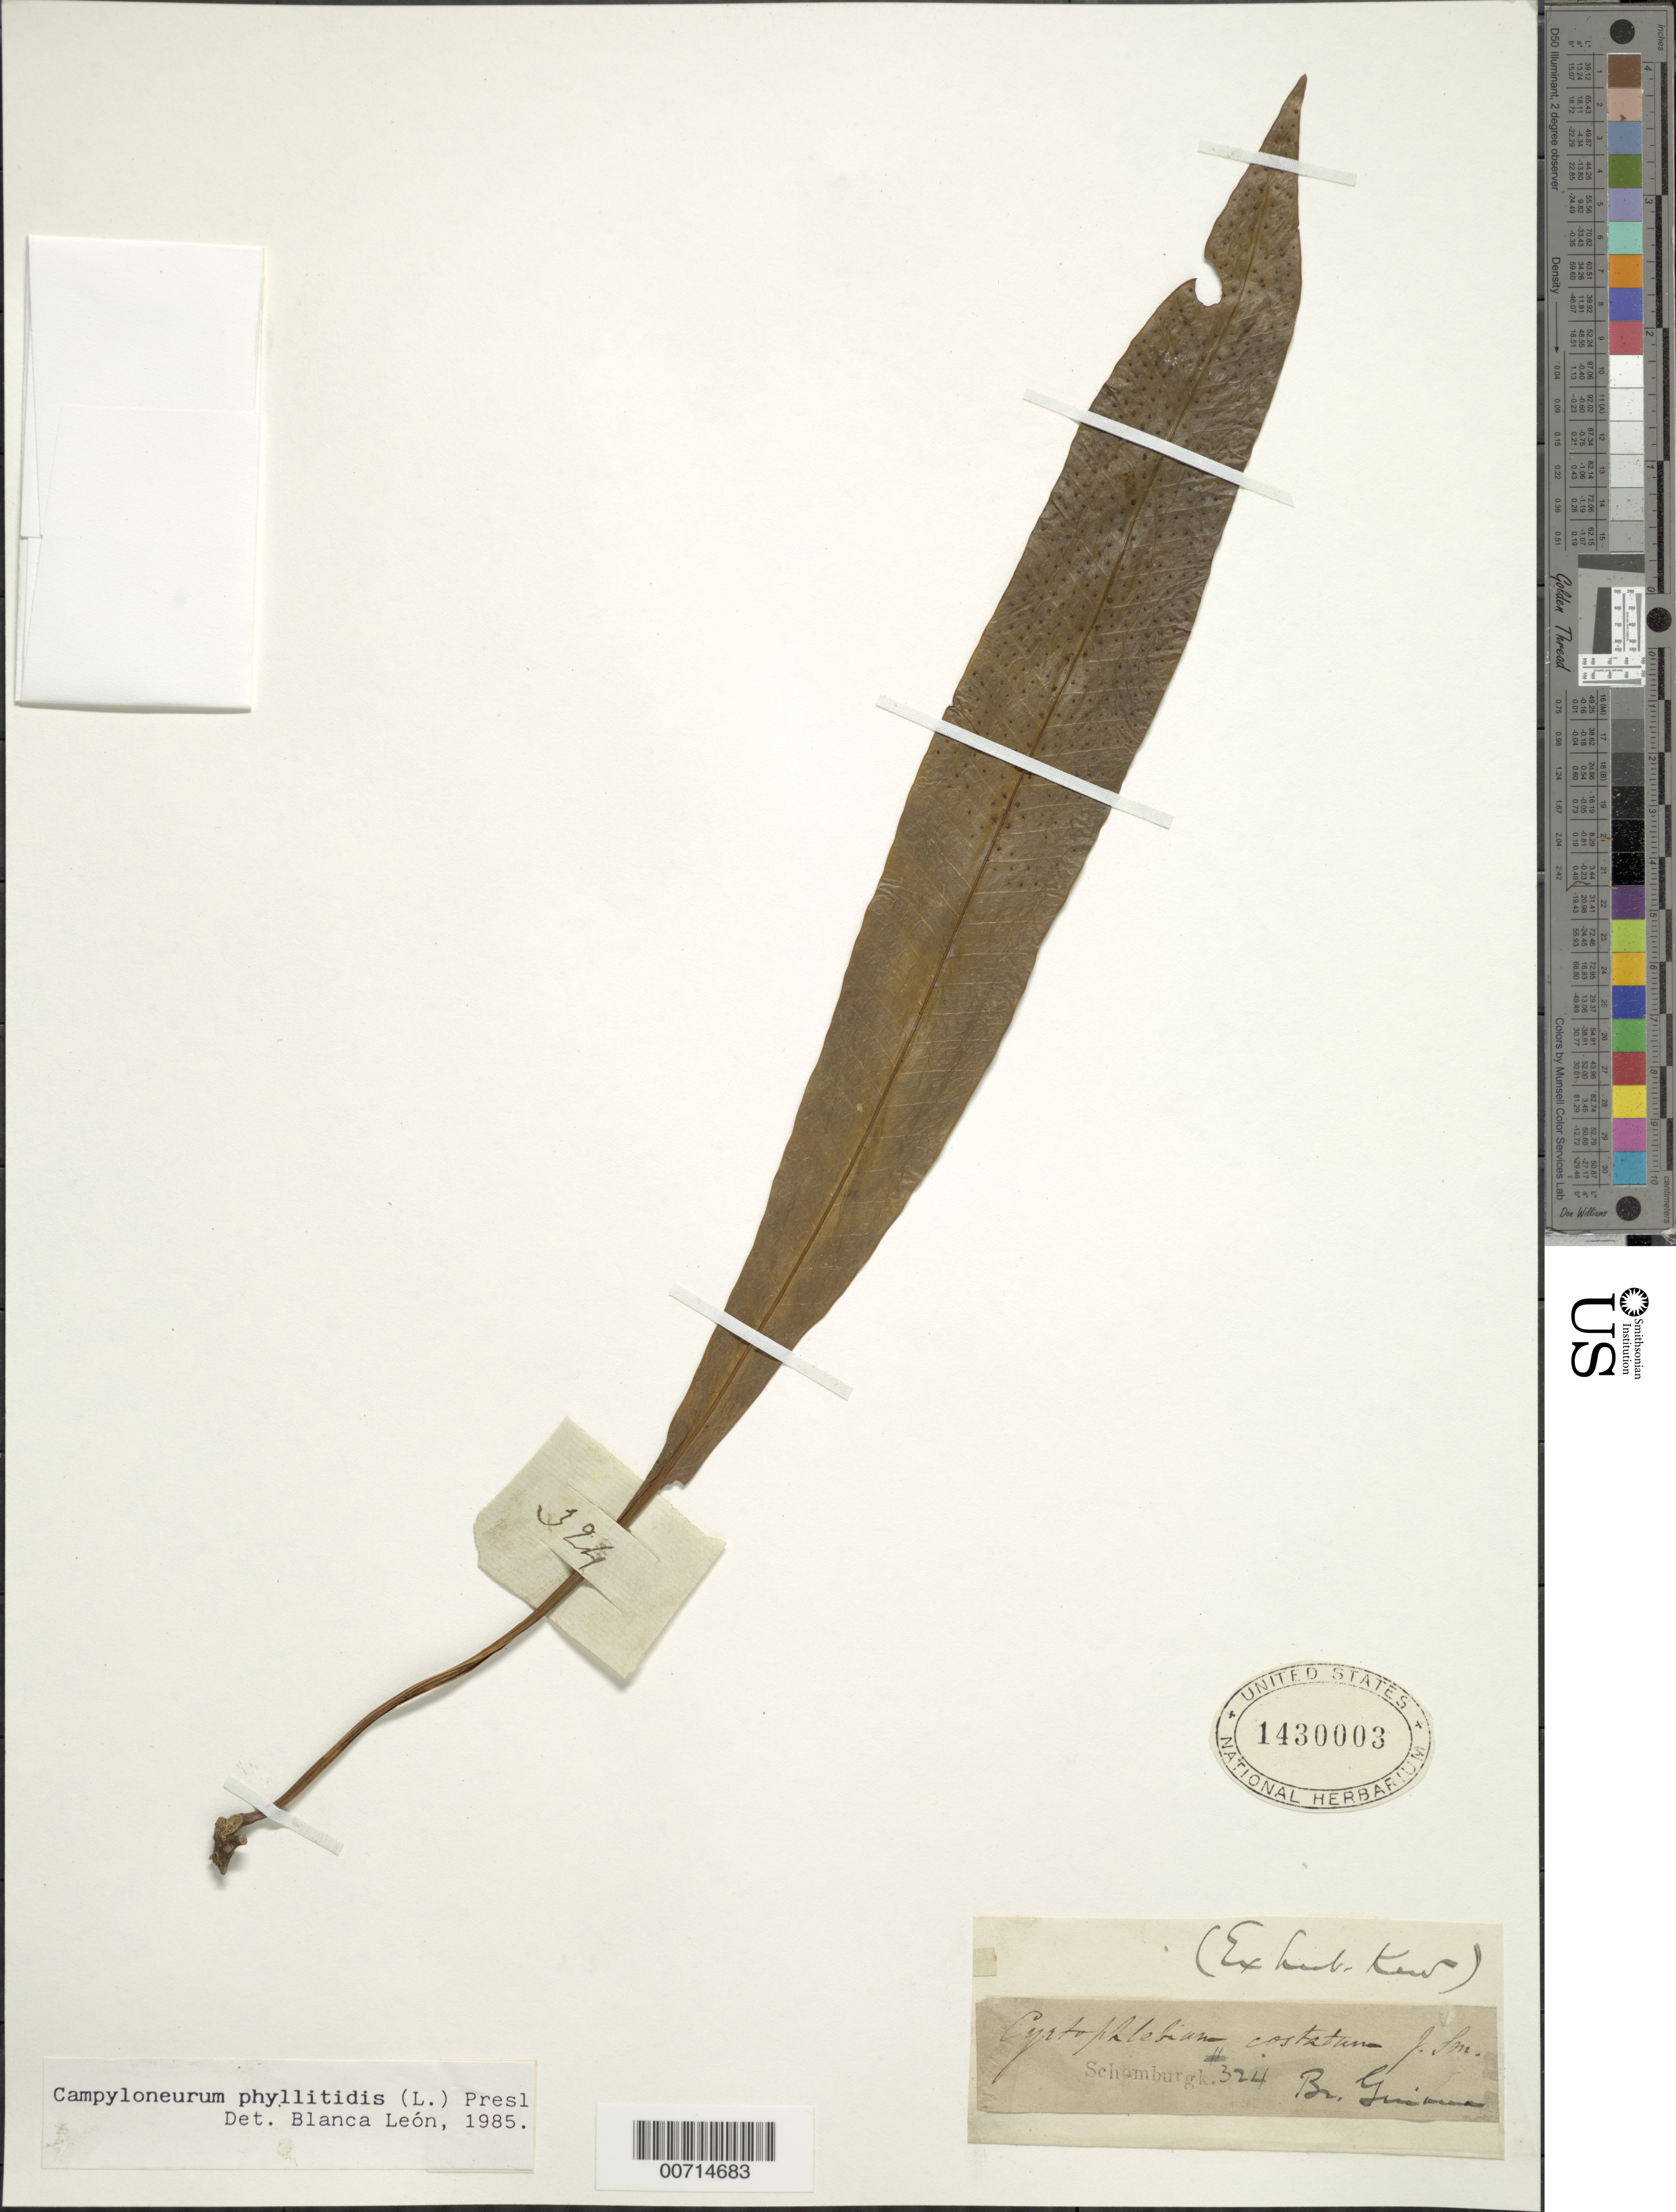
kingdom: Plantae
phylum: Tracheophyta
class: Polypodiopsida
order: Polypodiales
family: Polypodiaceae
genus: Campyloneurum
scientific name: Campyloneurum phyllitidis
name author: (L.) C. Presl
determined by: León, B.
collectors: -- Schomburgk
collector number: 324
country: Guyana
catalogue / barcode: US 1430003